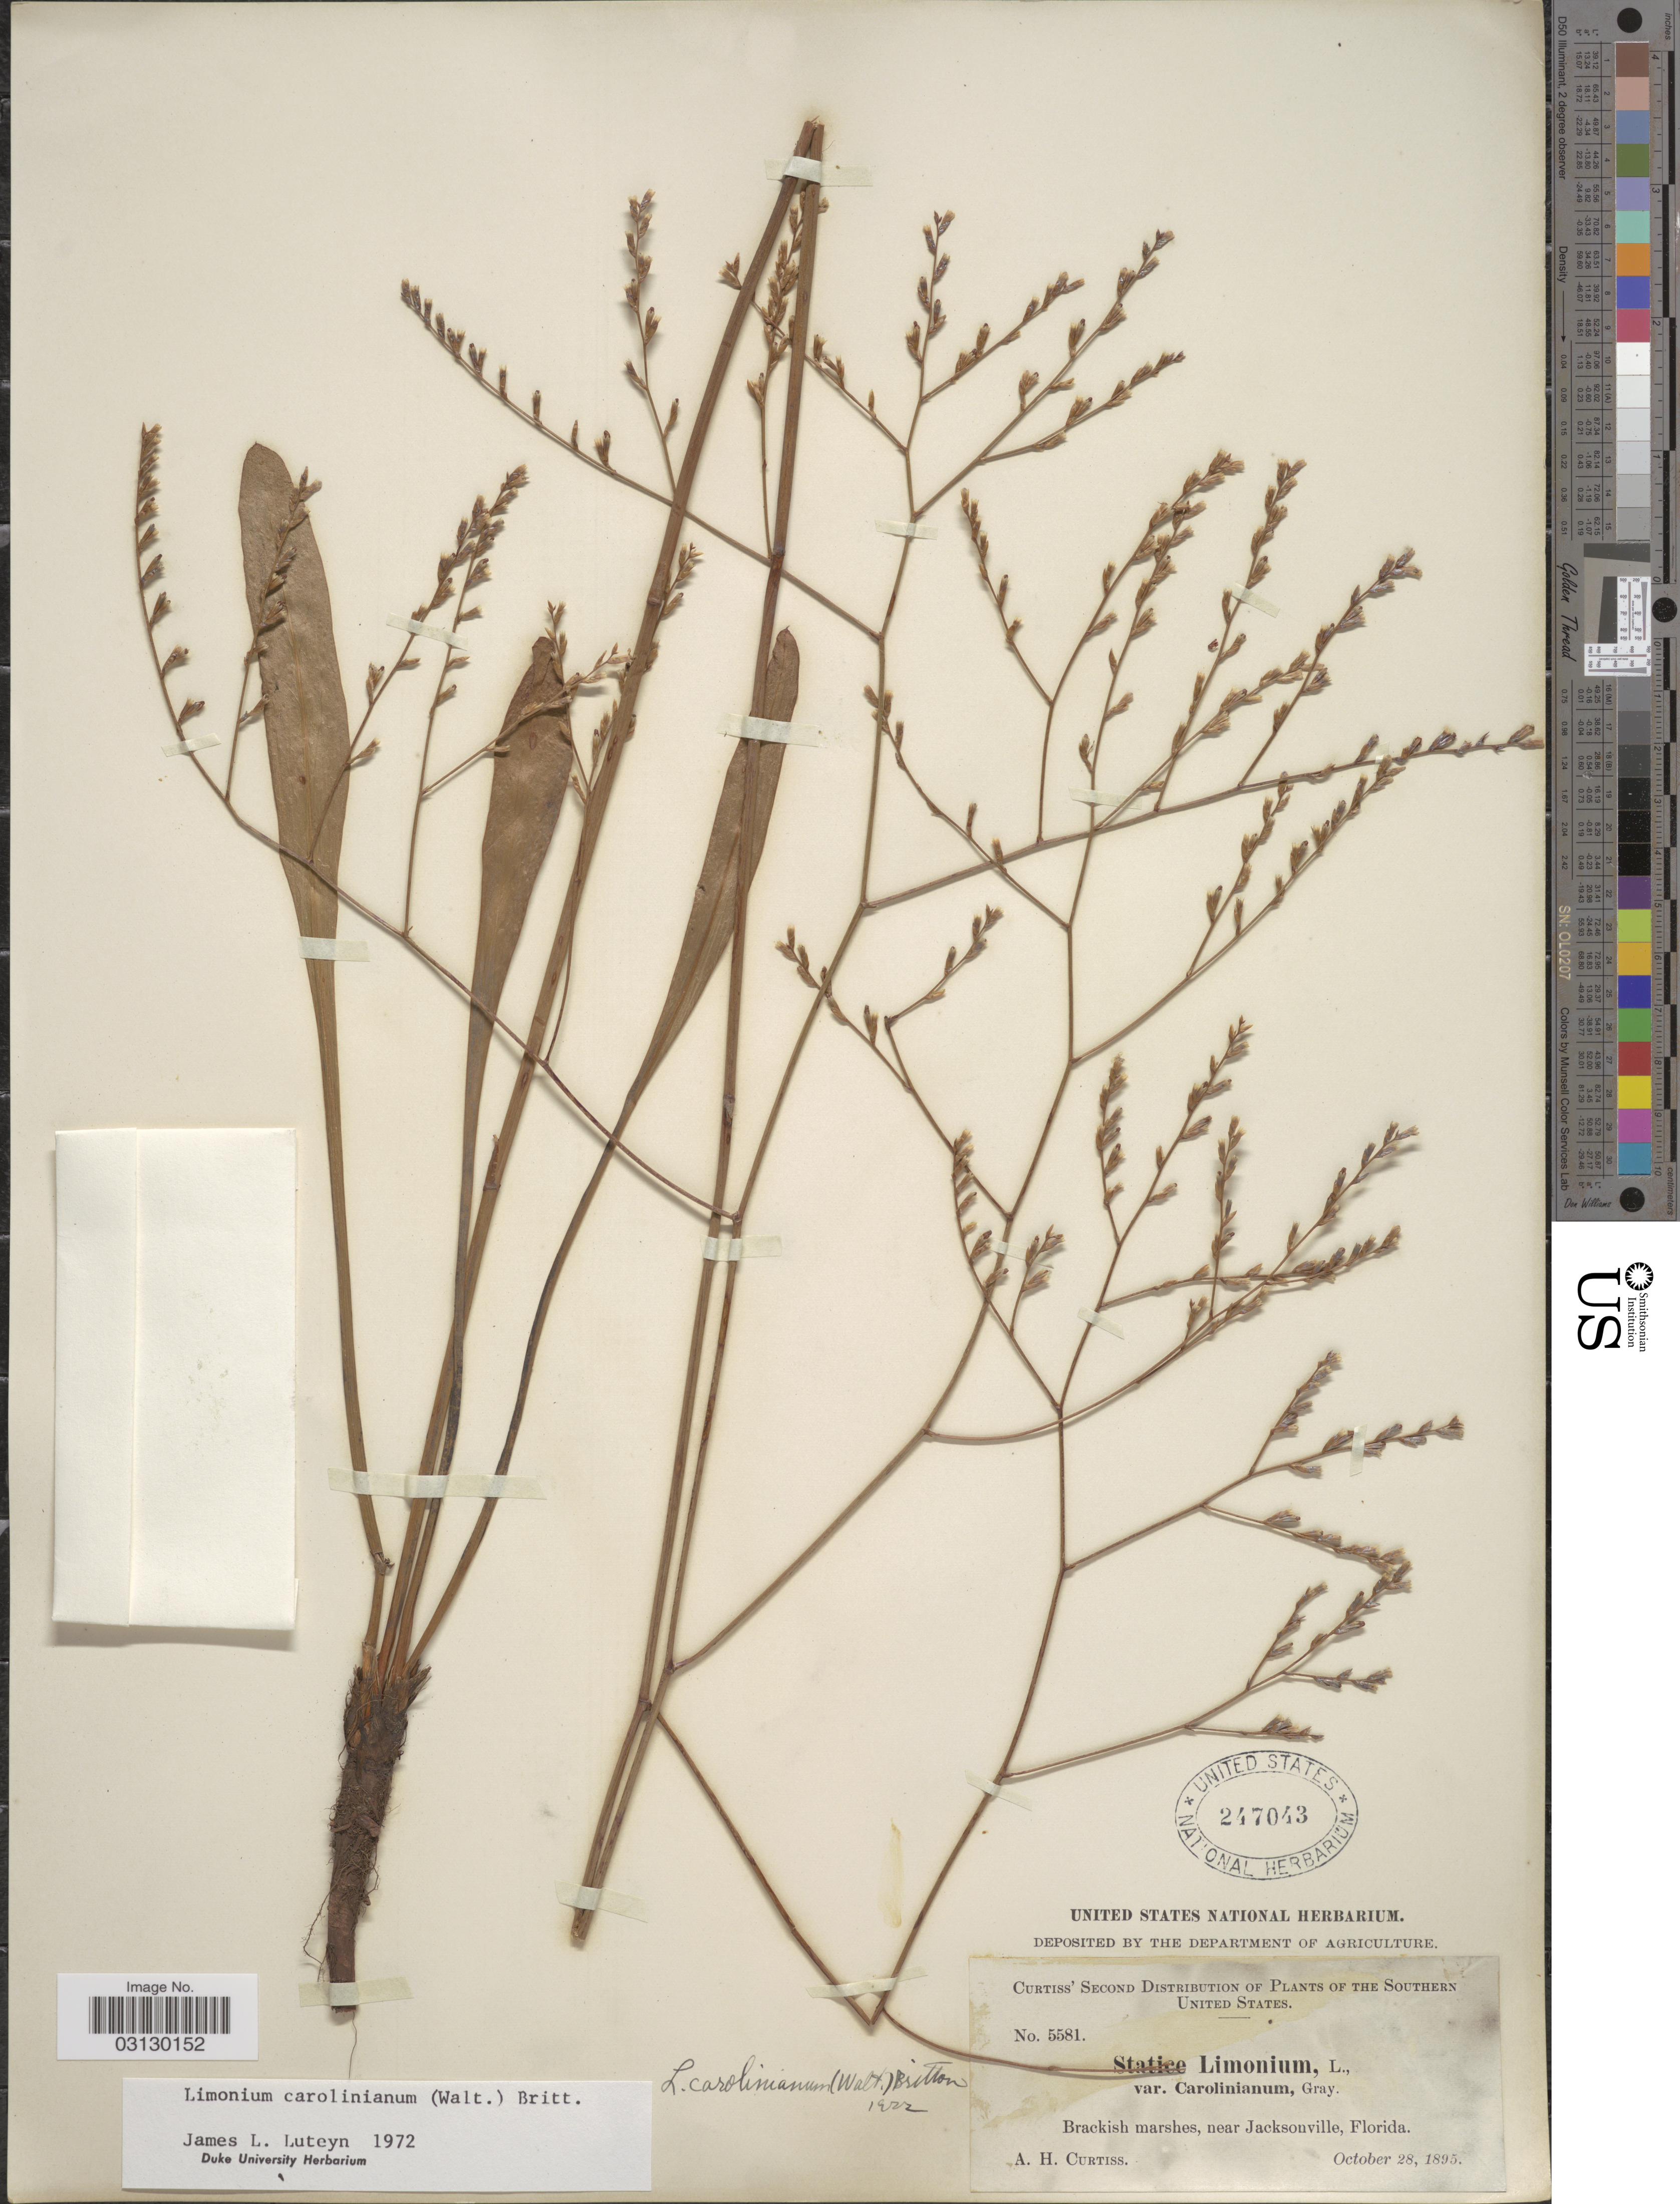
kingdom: Plantae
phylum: Tracheophyta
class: Magnoliopsida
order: Caryophyllales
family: Plumbaginaceae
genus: Limonium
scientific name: Limonium carolinianum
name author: (Walter) Britton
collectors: A. H. Curtiss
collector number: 5581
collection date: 1895-10-28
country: United States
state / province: Florida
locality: Southern United States. Brackish marshes, near Jacksonville.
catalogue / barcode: US 247043